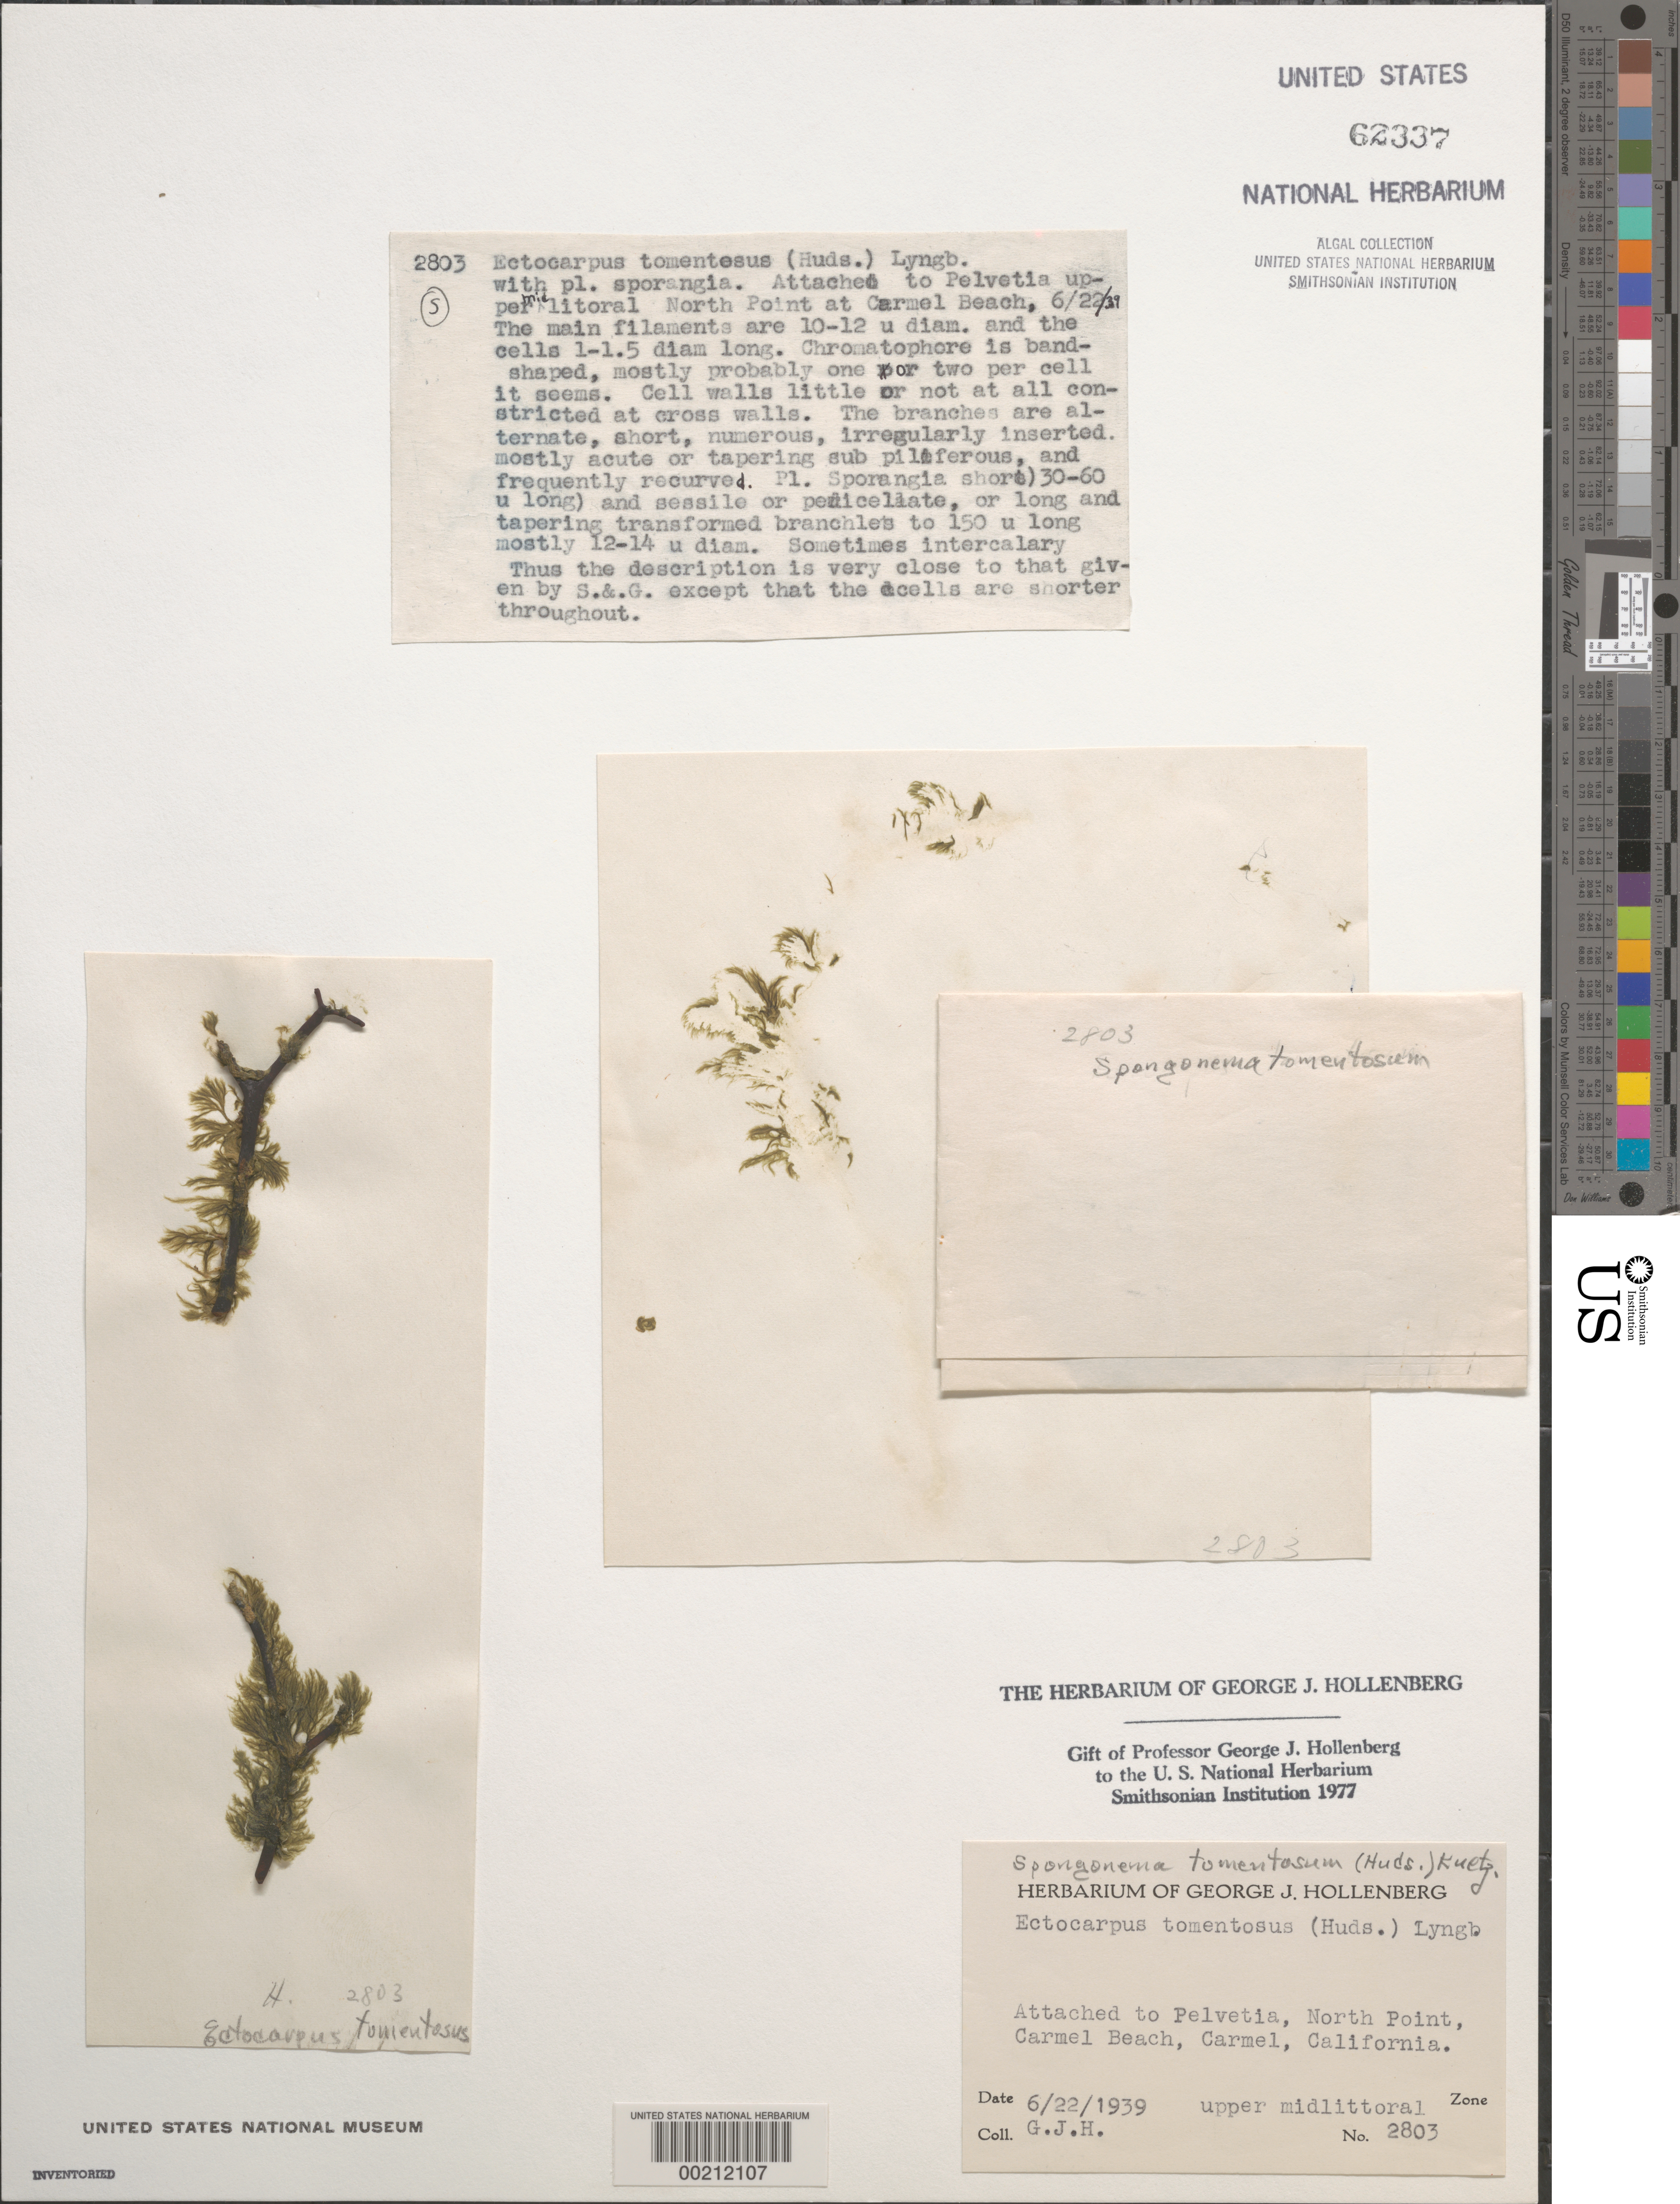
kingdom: Chromista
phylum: Ochrophyta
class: Phaeophyceae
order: Ectocarpales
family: Ectocarpaceae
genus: Spongonema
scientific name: Spongonema tomentosum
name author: (Huds.) Kütz.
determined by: Hollenberg, George J.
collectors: G. Hollenberg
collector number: GJH 2803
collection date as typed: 22 Jun 1939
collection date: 1939-06-22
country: United States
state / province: California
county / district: Monterey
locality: North Point, Carmel Beach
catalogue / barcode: US 62337